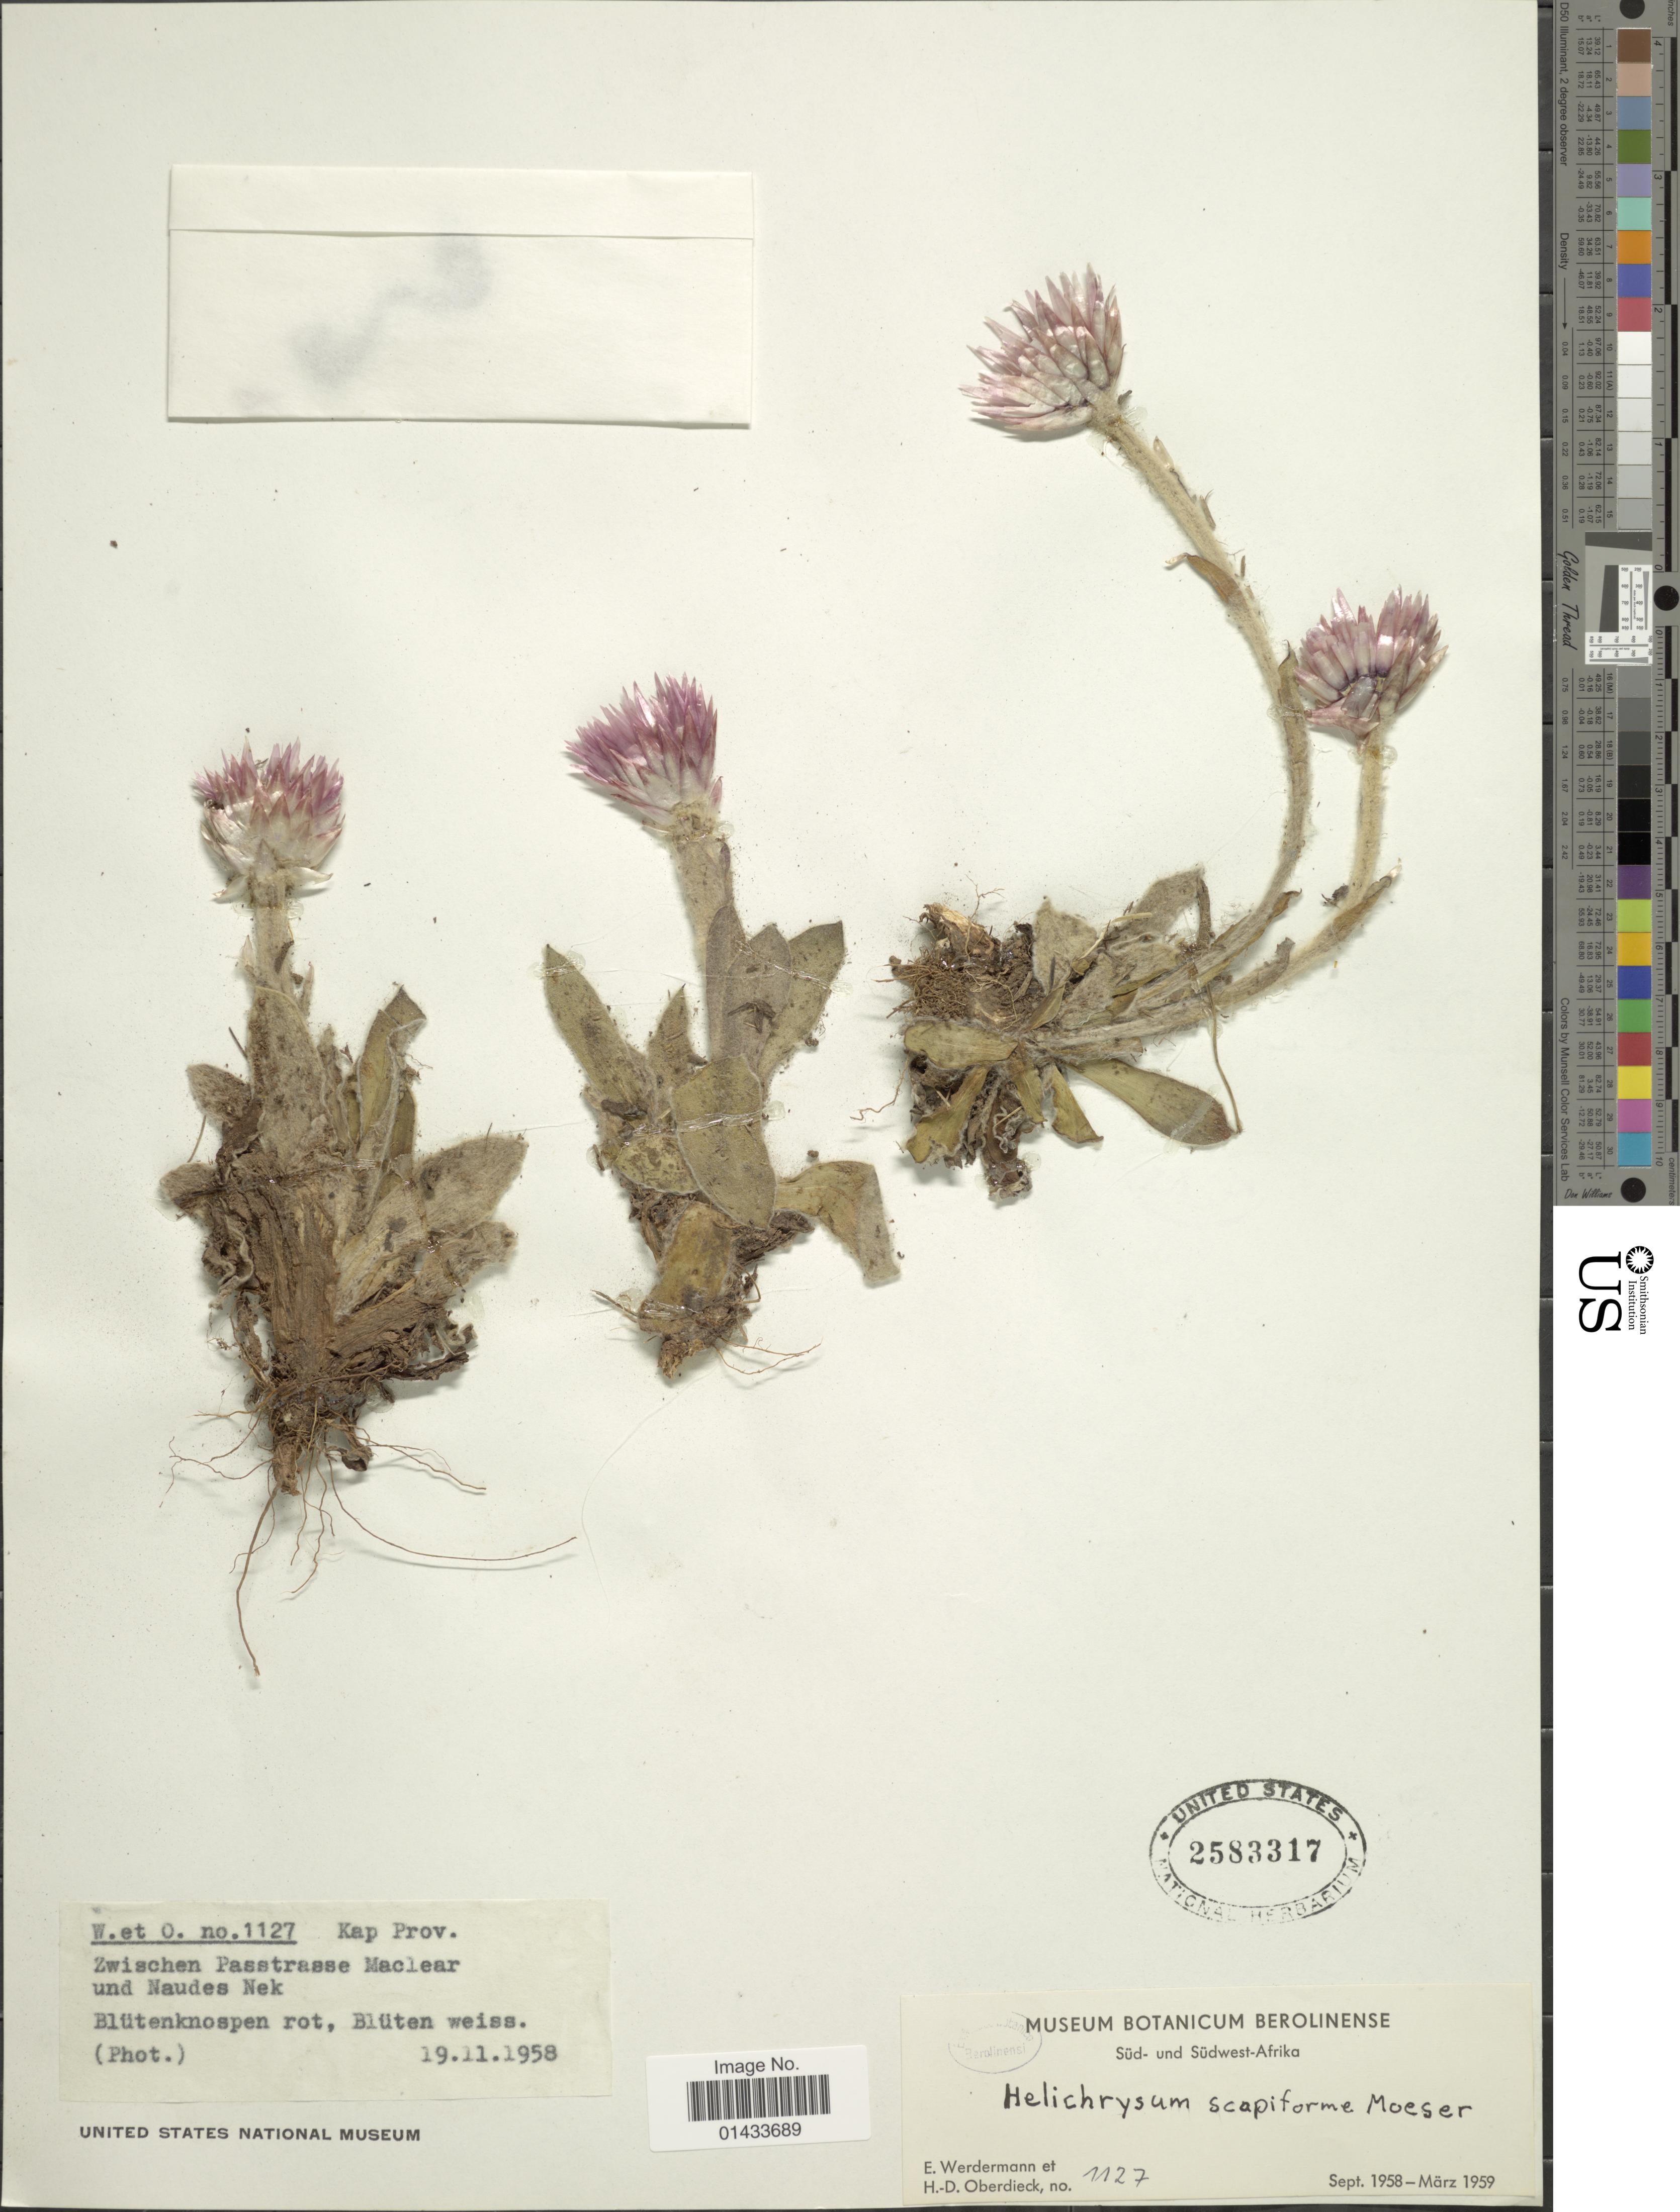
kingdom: Plantae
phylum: Tracheophyta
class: Magnoliopsida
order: Asterales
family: Asteraceae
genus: Helichrysum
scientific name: Helichrysum scapiforme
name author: Moeser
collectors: E. Werdermann & H. Oberdieck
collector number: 1127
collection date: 1958-11-19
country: South Africa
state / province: Eastern Cape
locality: Kap Prov., Zwischen Passtrasse Maclear und Naudes Nek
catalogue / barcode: US 2583317